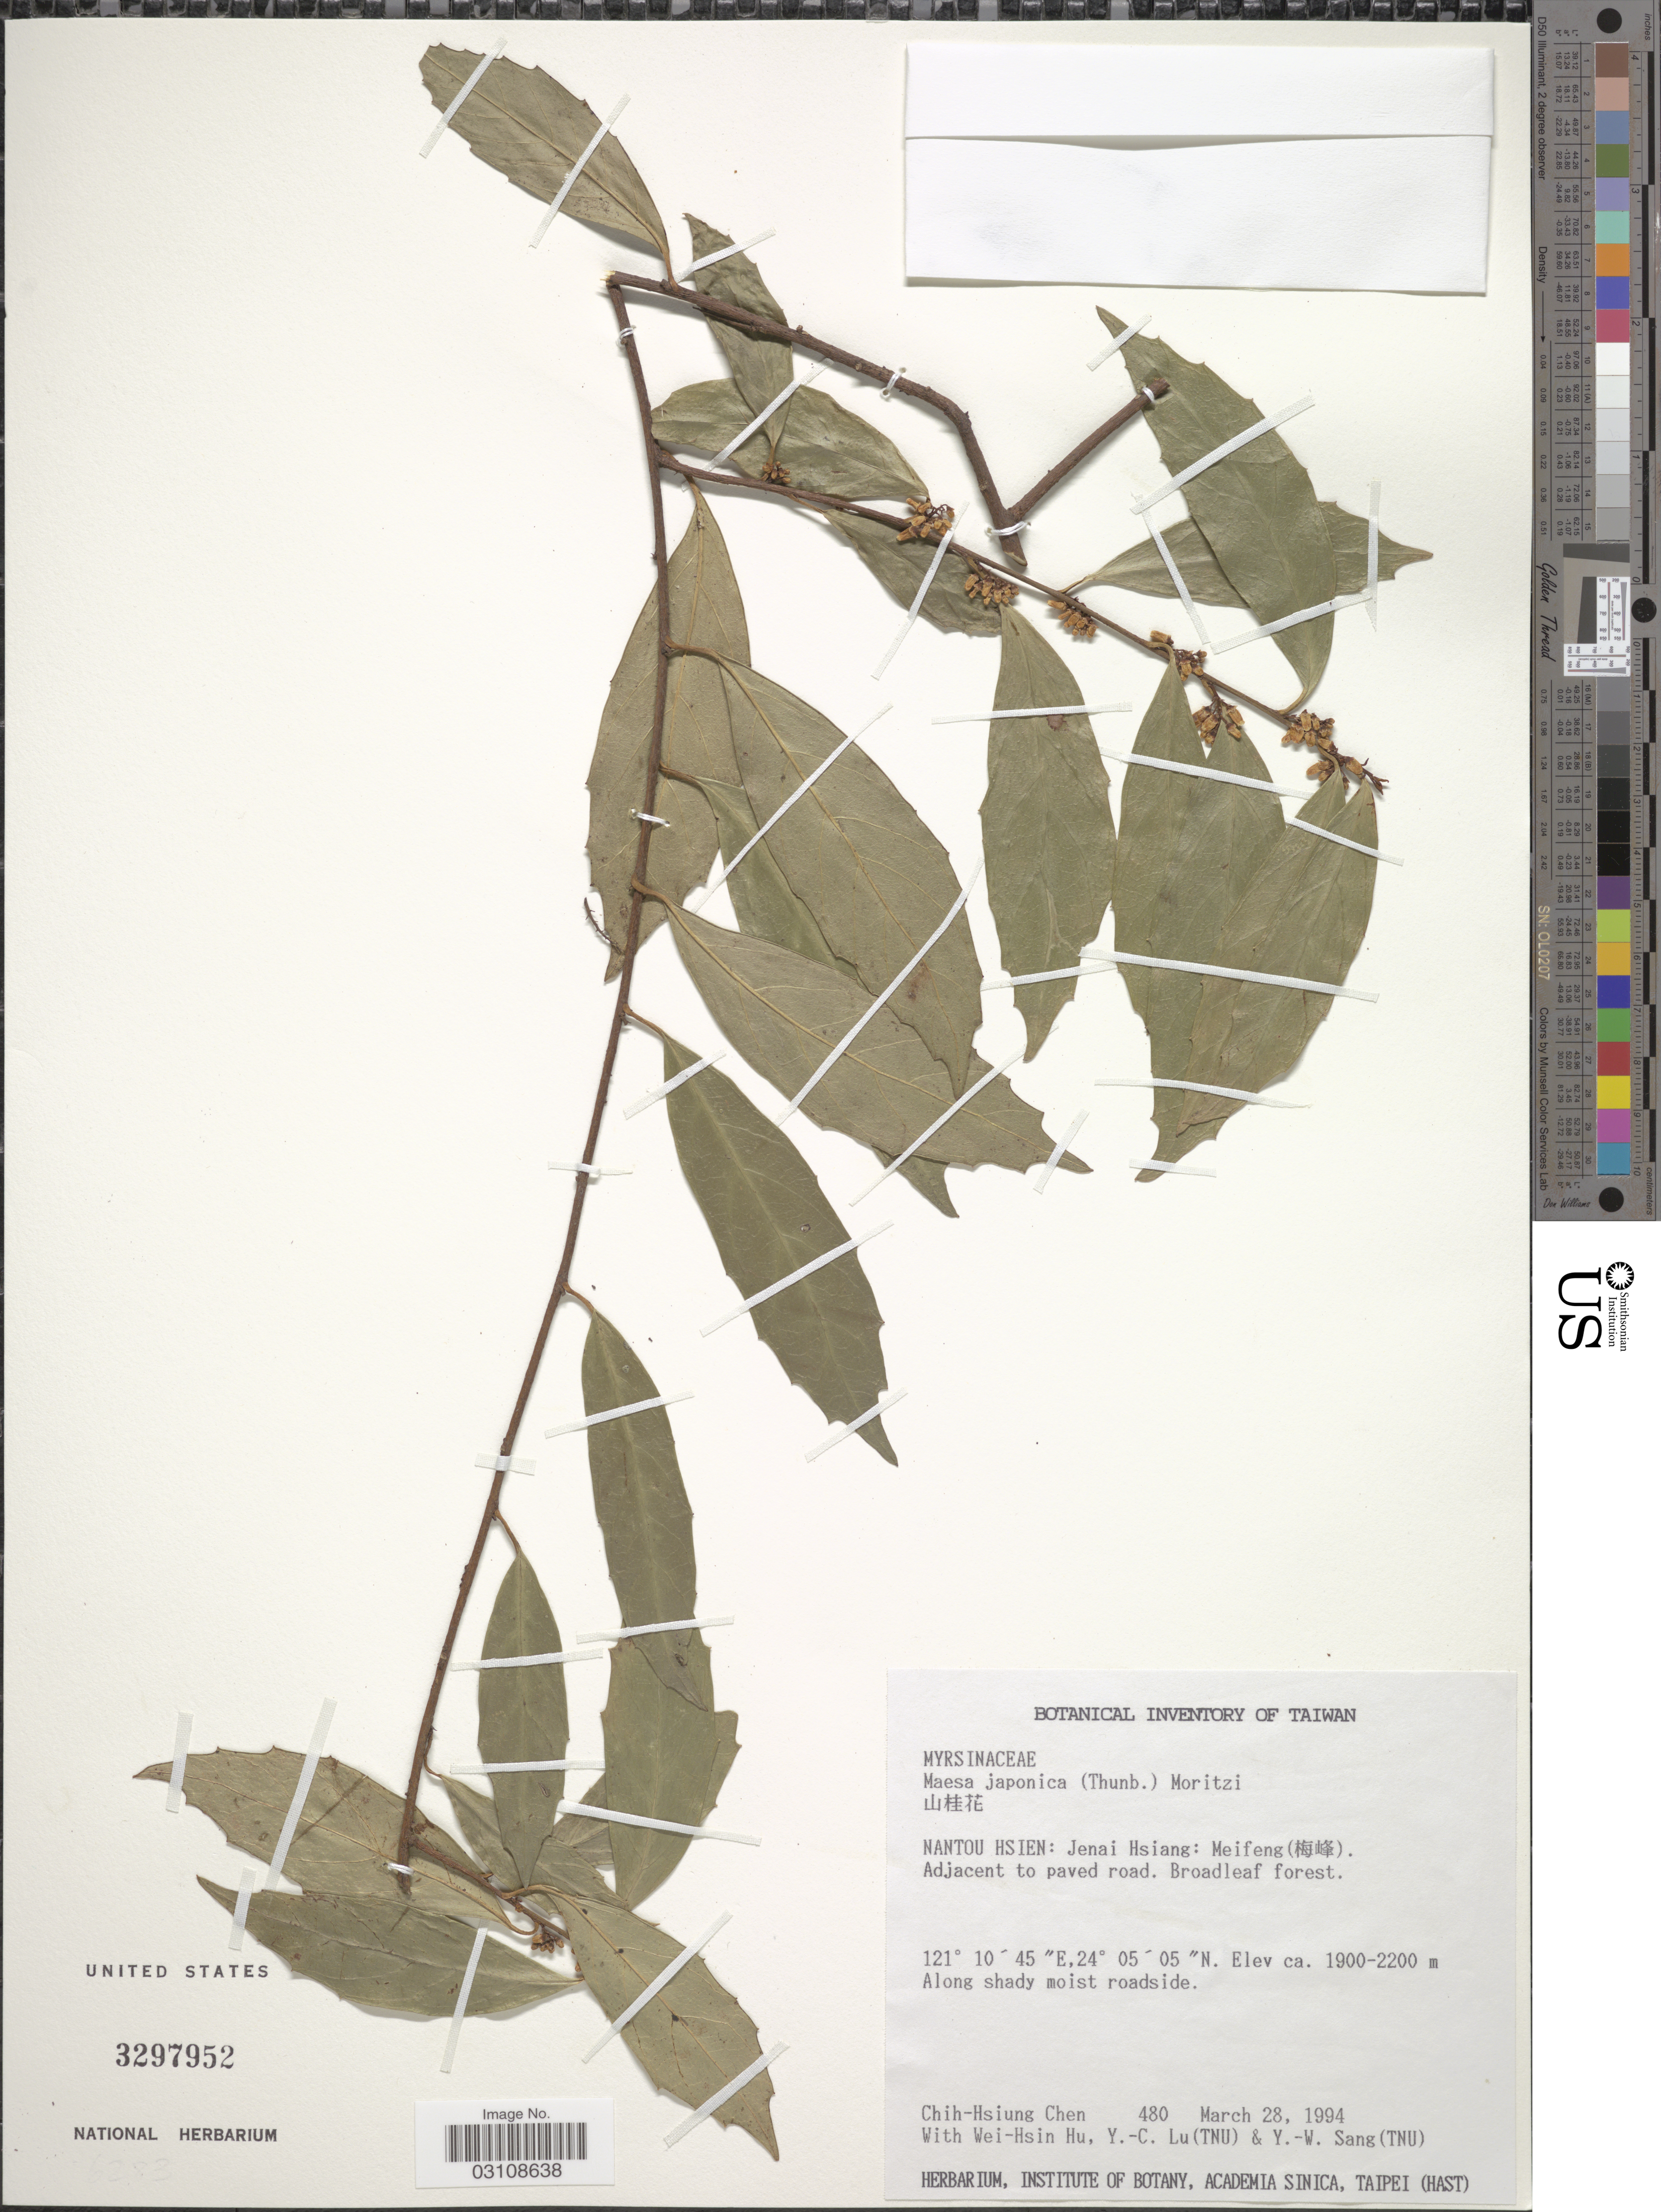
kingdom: Plantae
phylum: Tracheophyta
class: Magnoliopsida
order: Ericales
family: Primulaceae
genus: Maesa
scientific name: Maesa japonica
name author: Merr.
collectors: C.-H. Chen, W. H. Hu, Y. C. Lu & Y. Sang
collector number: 480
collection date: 1994-03-28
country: Taiwan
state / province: Nantou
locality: Nantou Hsien: Jenai Hsiang: Meifeng.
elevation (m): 1900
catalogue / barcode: US 3297952